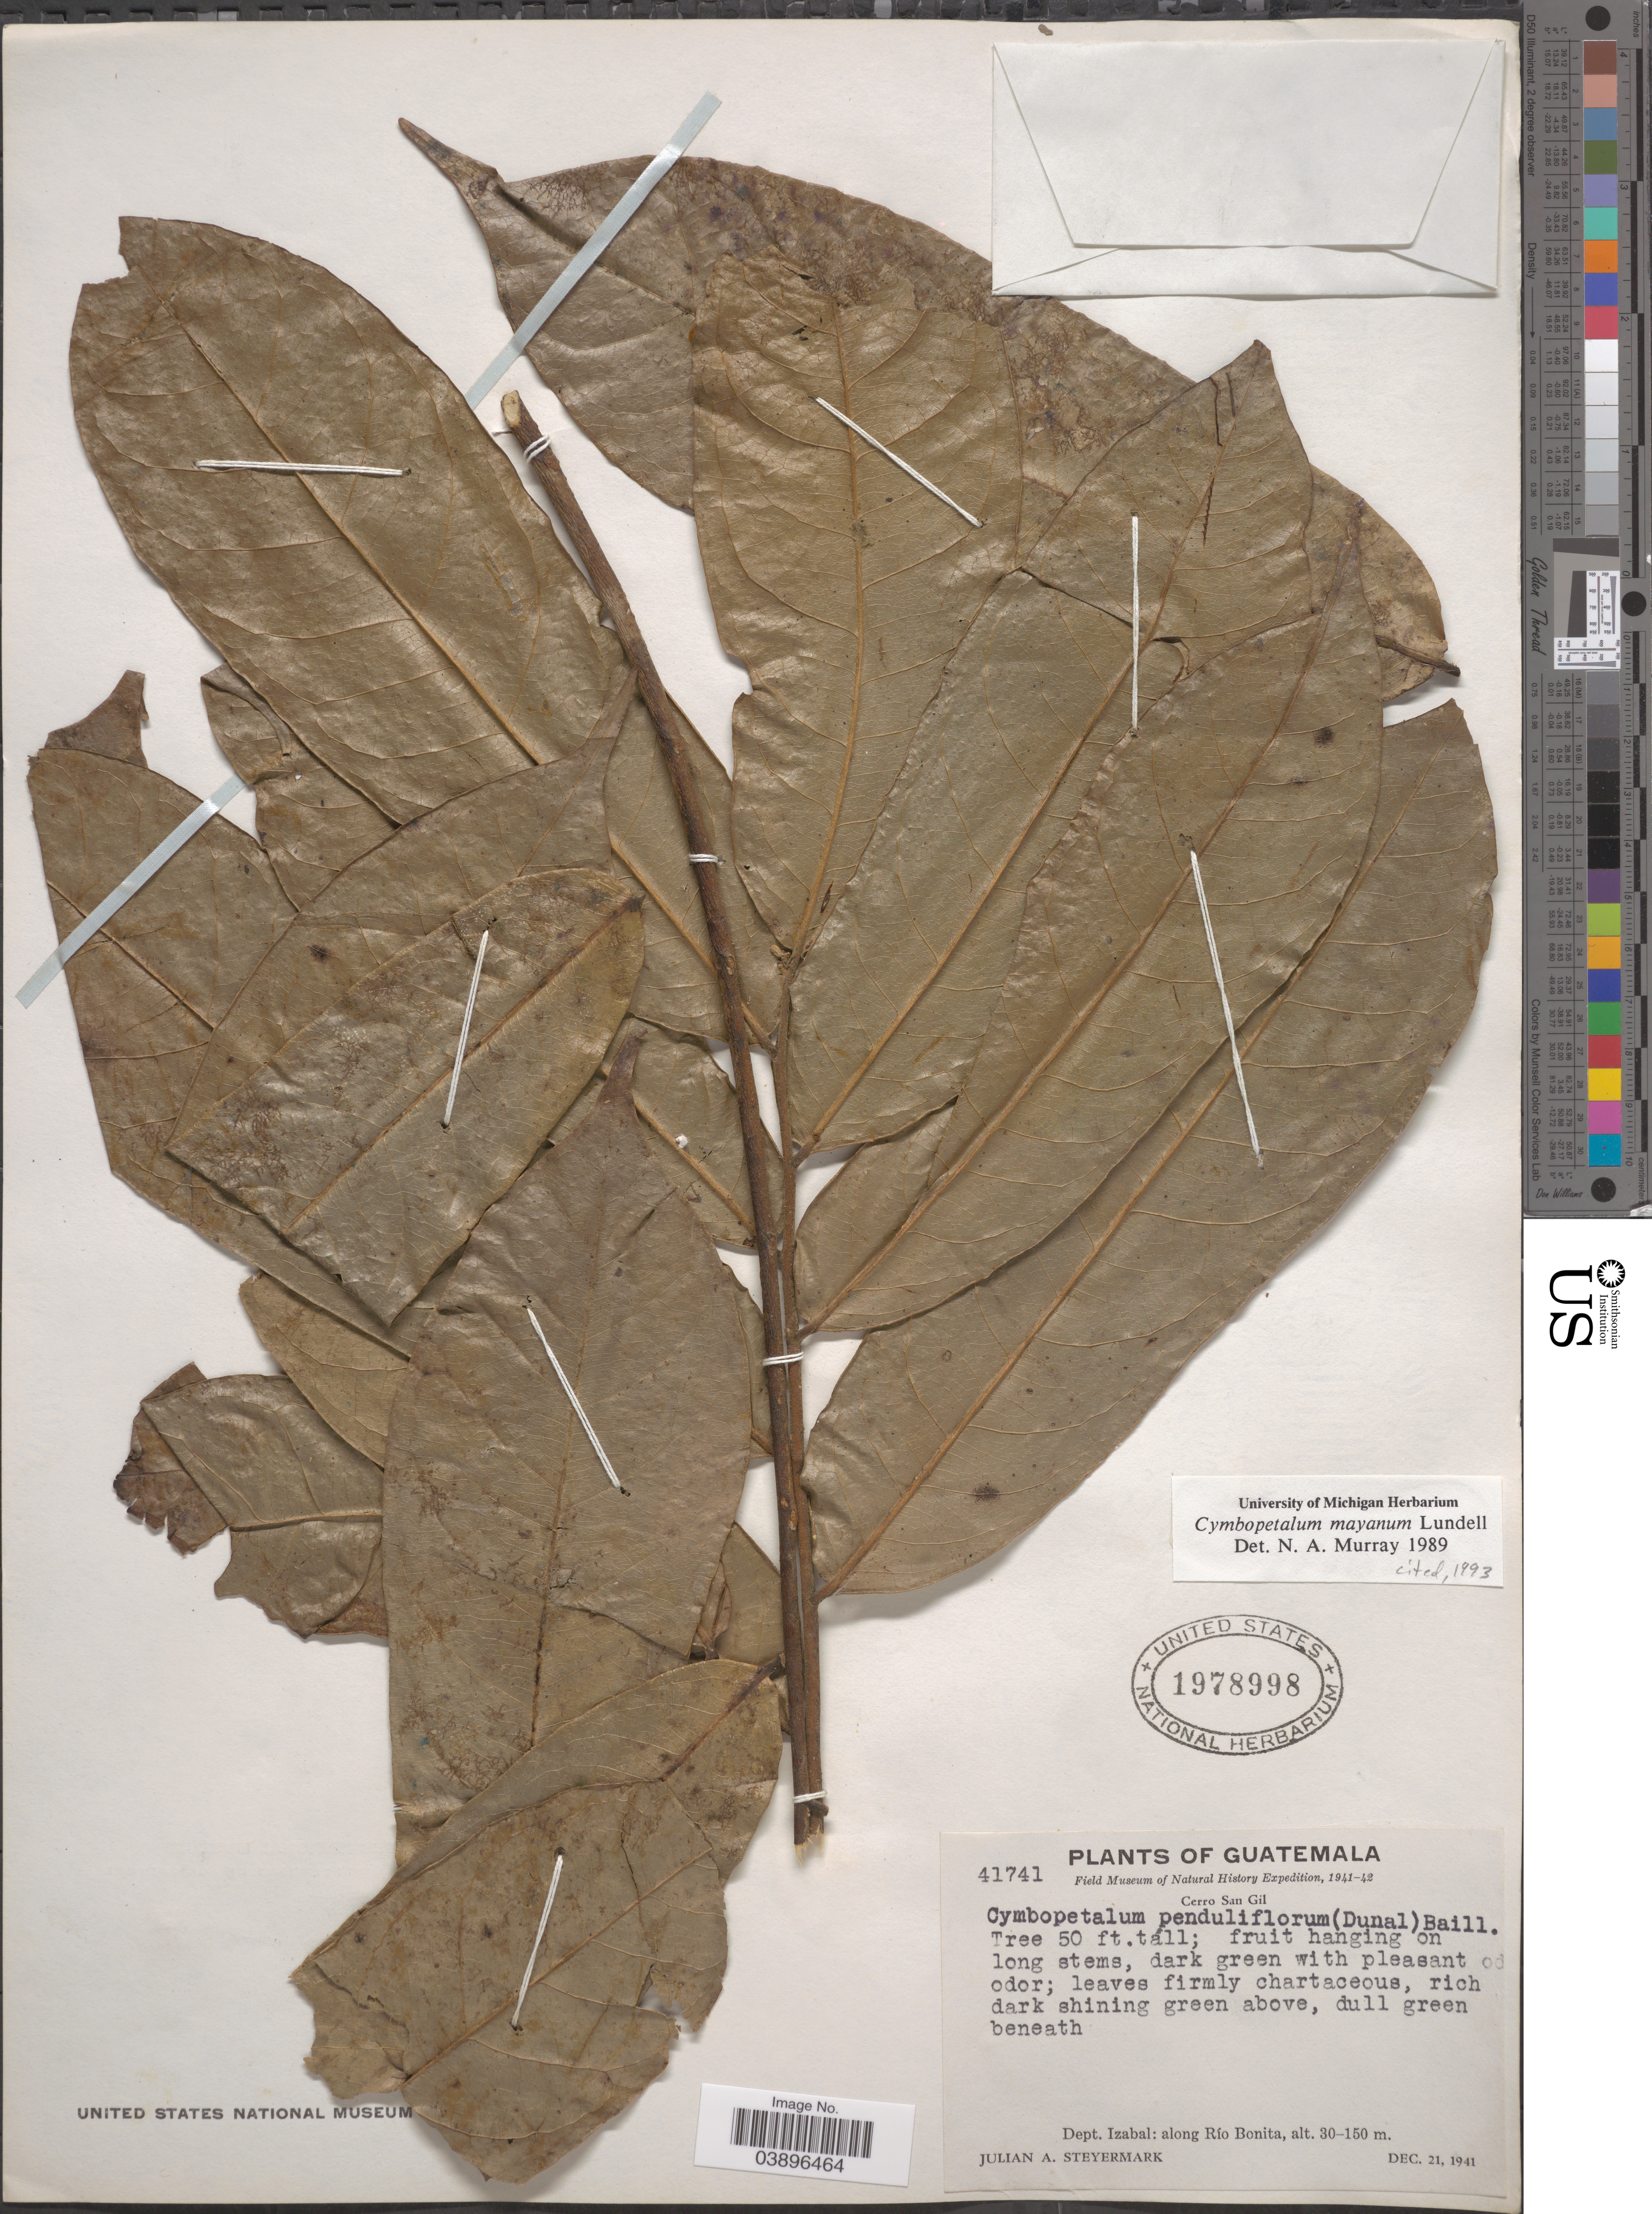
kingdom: Plantae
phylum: Tracheophyta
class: Magnoliopsida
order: Magnoliales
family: Annonaceae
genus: Cymbopetalum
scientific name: Cymbopetalum mayanum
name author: Lundell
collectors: J. Steyermark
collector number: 41741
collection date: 1941-12-21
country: Guatemala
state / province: Izabal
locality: Cerro San Gill. Dept. Izabal: along Río Bonita.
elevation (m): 30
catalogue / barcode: US 1978998